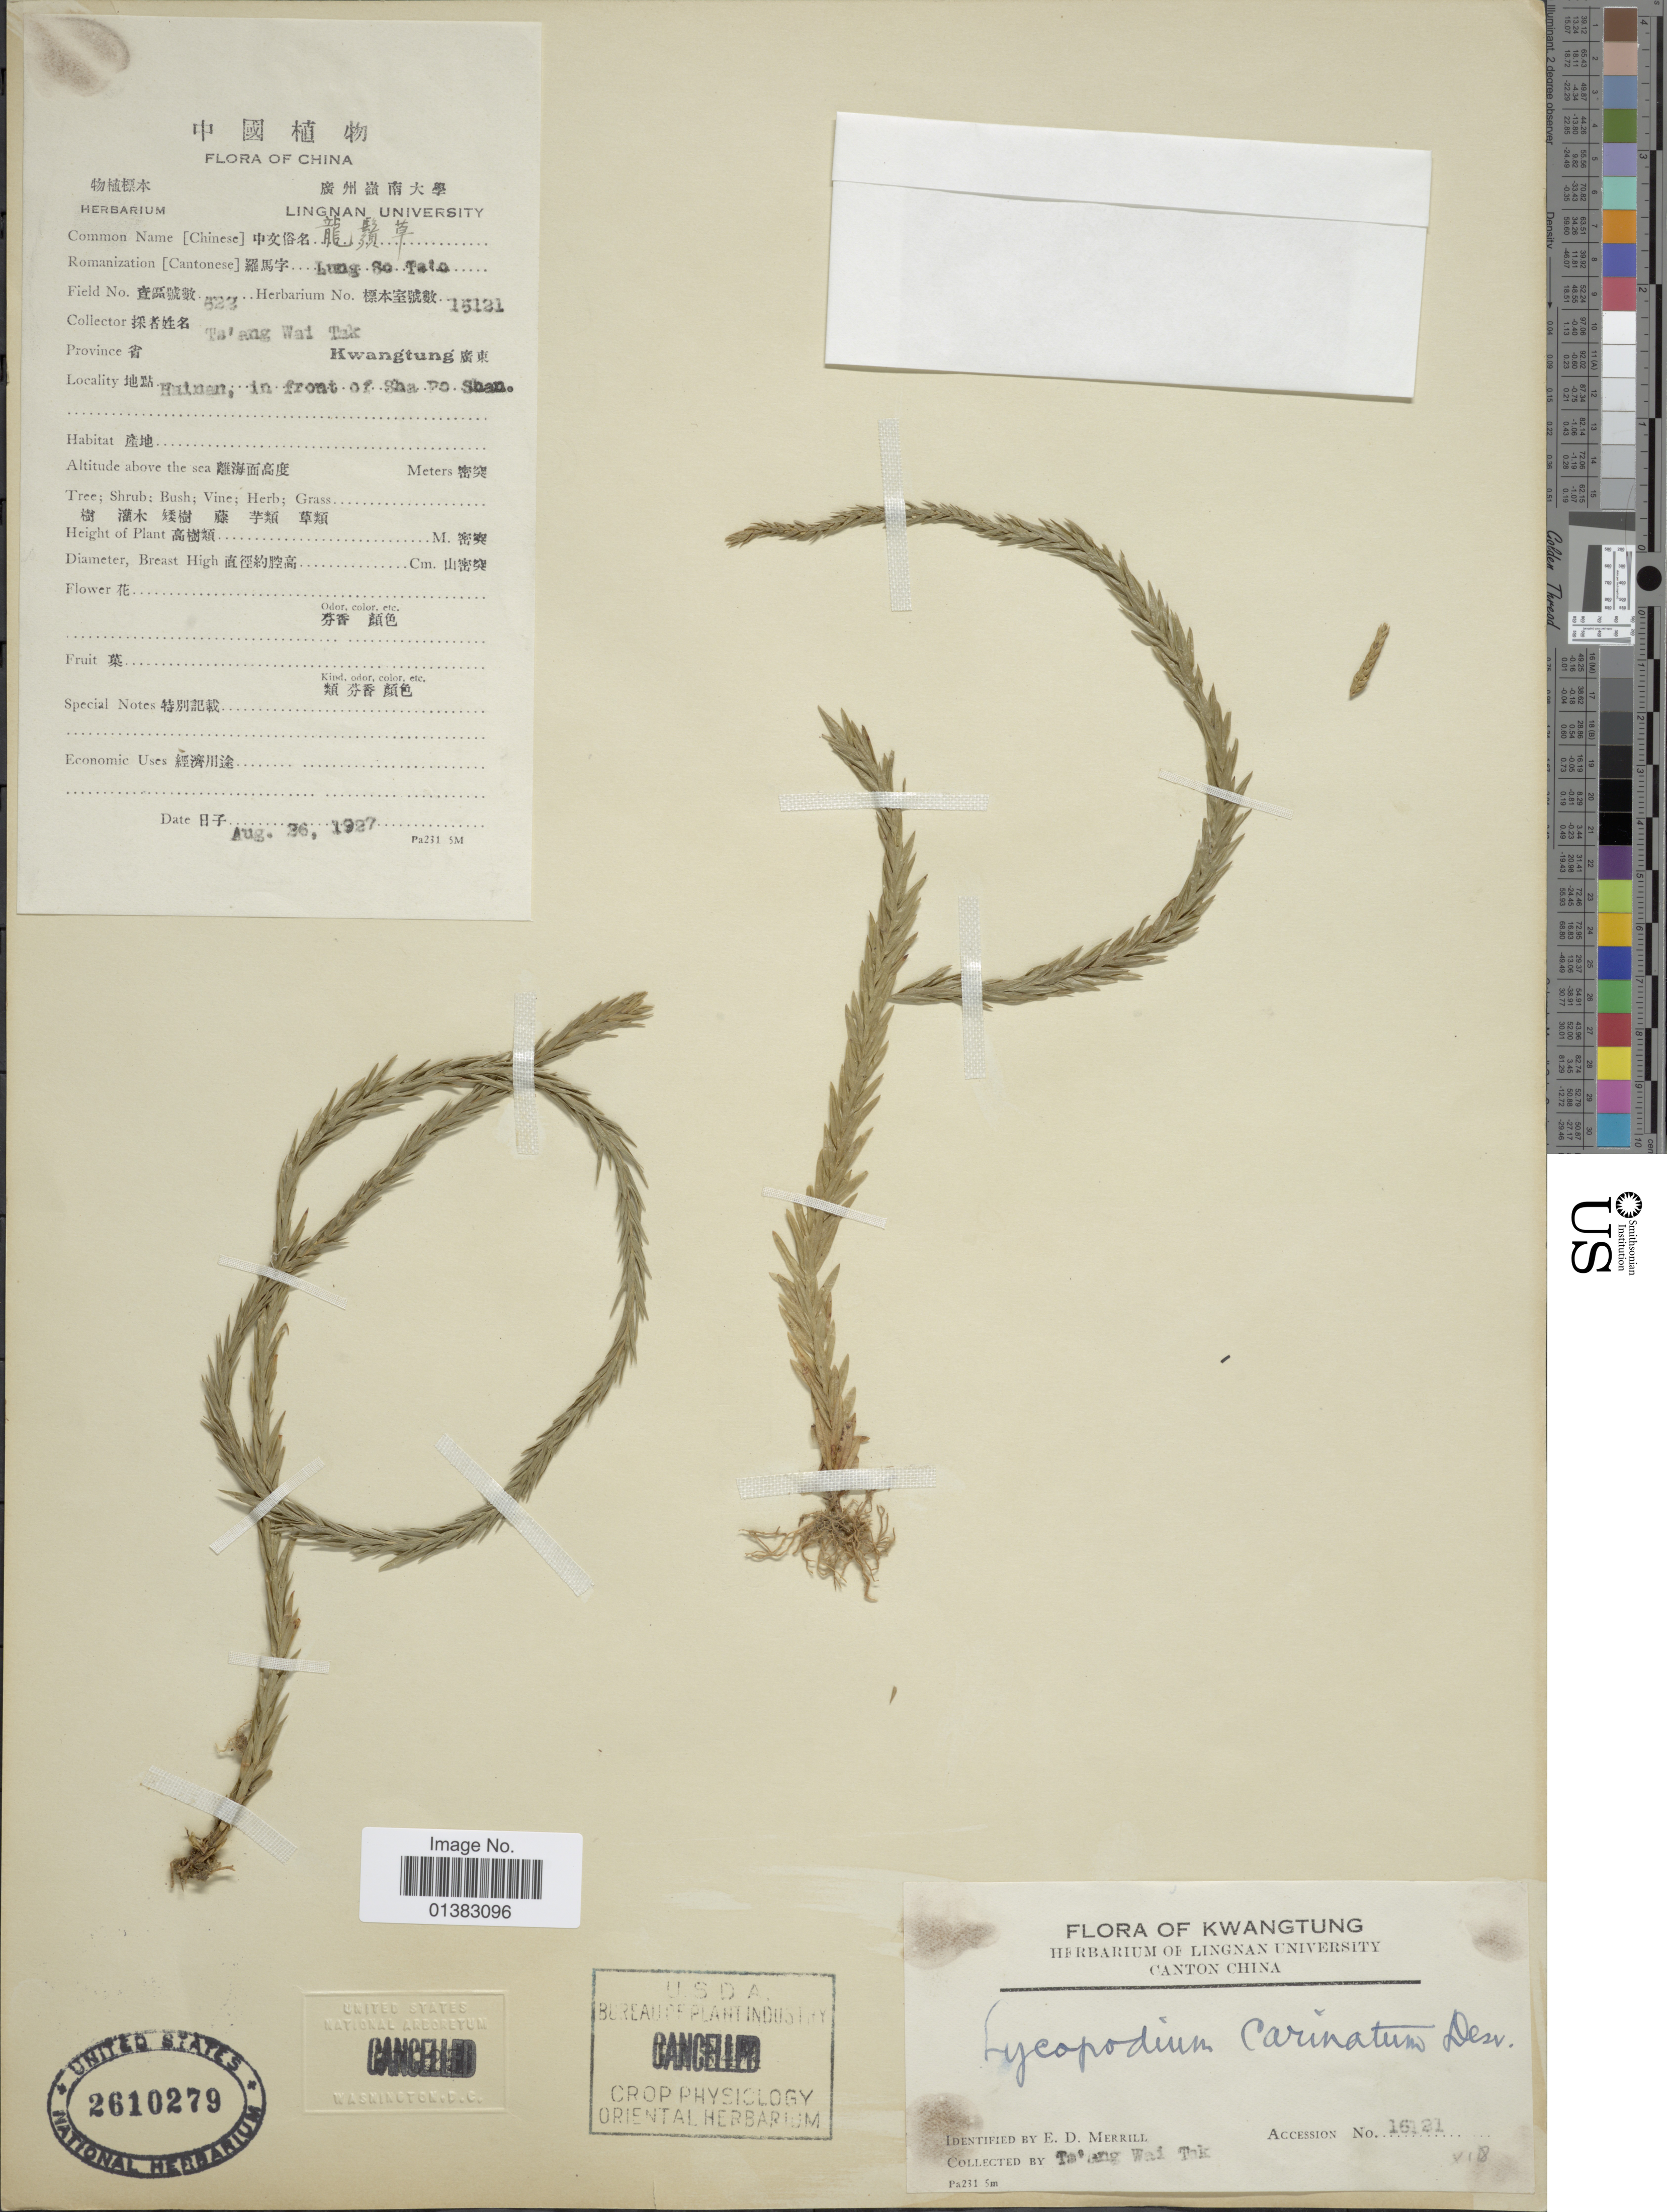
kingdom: Plantae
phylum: Tracheophyta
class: Lycopodiopsida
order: Lycopodiales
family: Lycopodiaceae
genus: Phlegmariurus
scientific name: Phlegmariurus carinatus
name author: (Desv.) Ching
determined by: Field, A. R.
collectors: W. T. Tsang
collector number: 16121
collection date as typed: Transcribed d/m/y: /5/18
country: China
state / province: Guangdong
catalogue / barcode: US 2610279